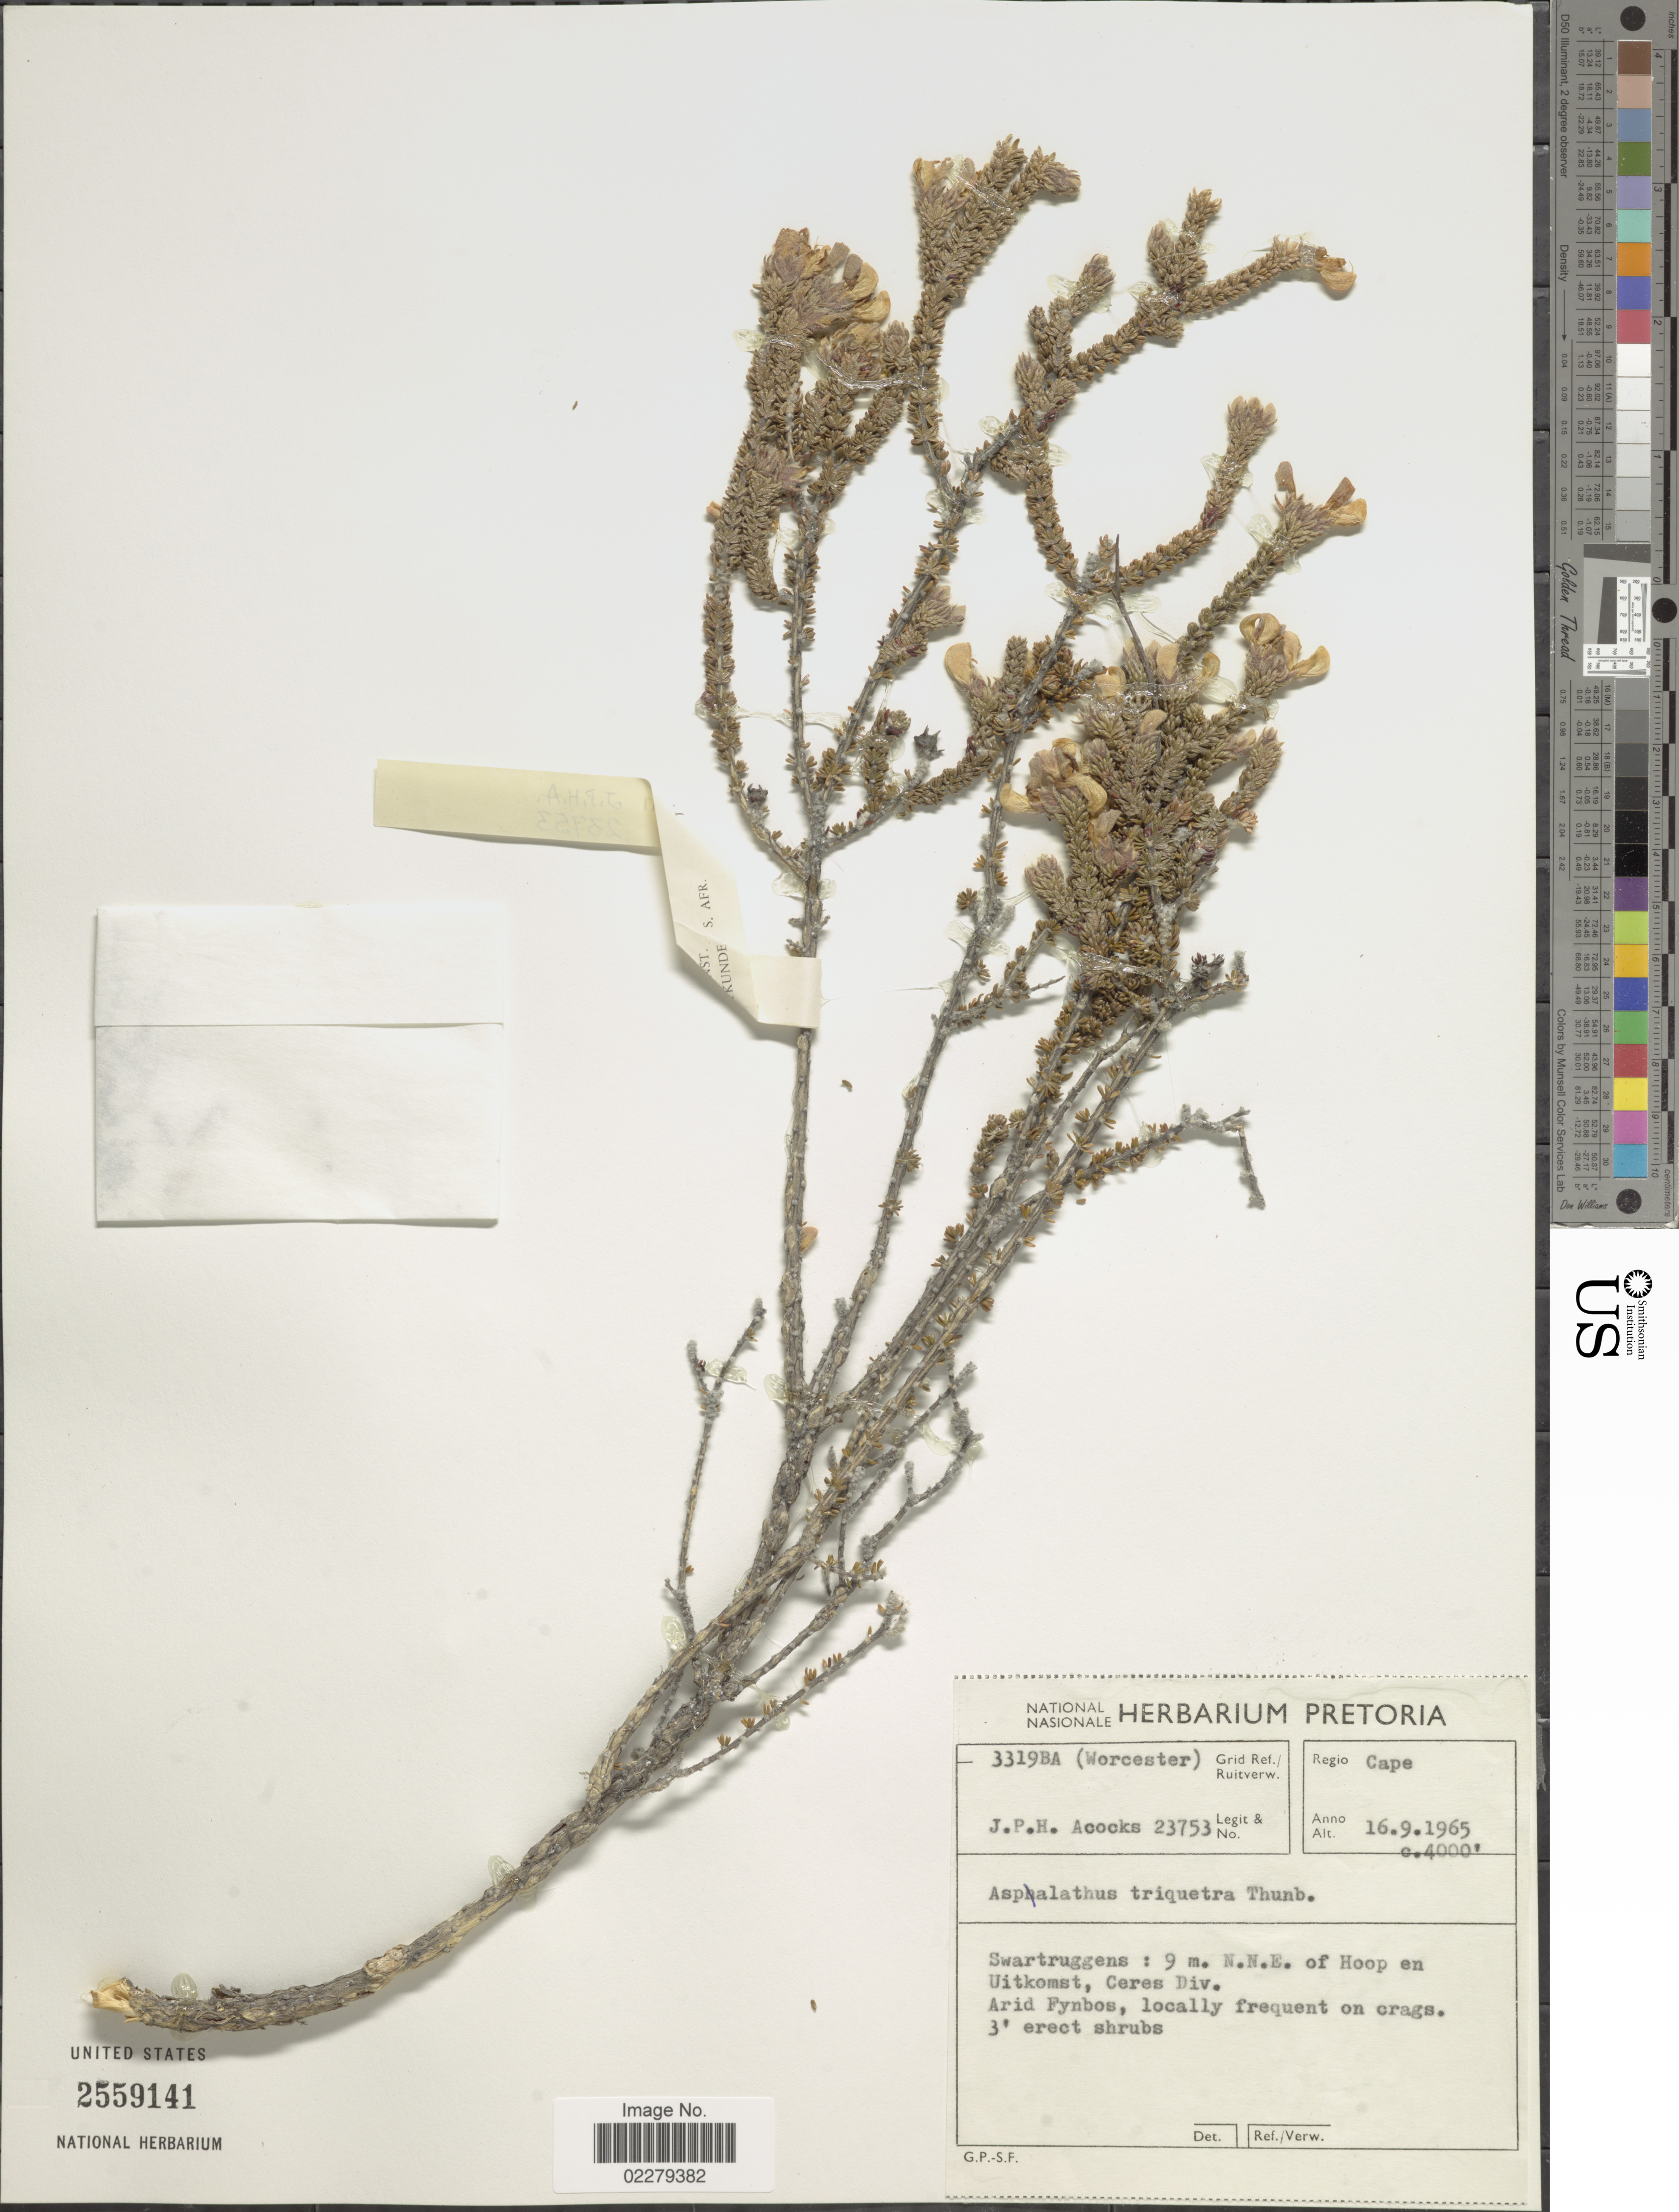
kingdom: Plantae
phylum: Tracheophyta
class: Magnoliopsida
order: Fabales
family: Fabaceae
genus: Aspalathus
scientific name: Aspalathus triquetra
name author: Thunb.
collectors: J. P. Acocks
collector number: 23753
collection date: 1965-09-16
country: South Africa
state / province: Western Cape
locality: Regio Cape, Swartruggens: 9 m. N. N. E. of Hoop en Uitkomst, Ceres Div.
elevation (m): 1219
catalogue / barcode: US 2559141